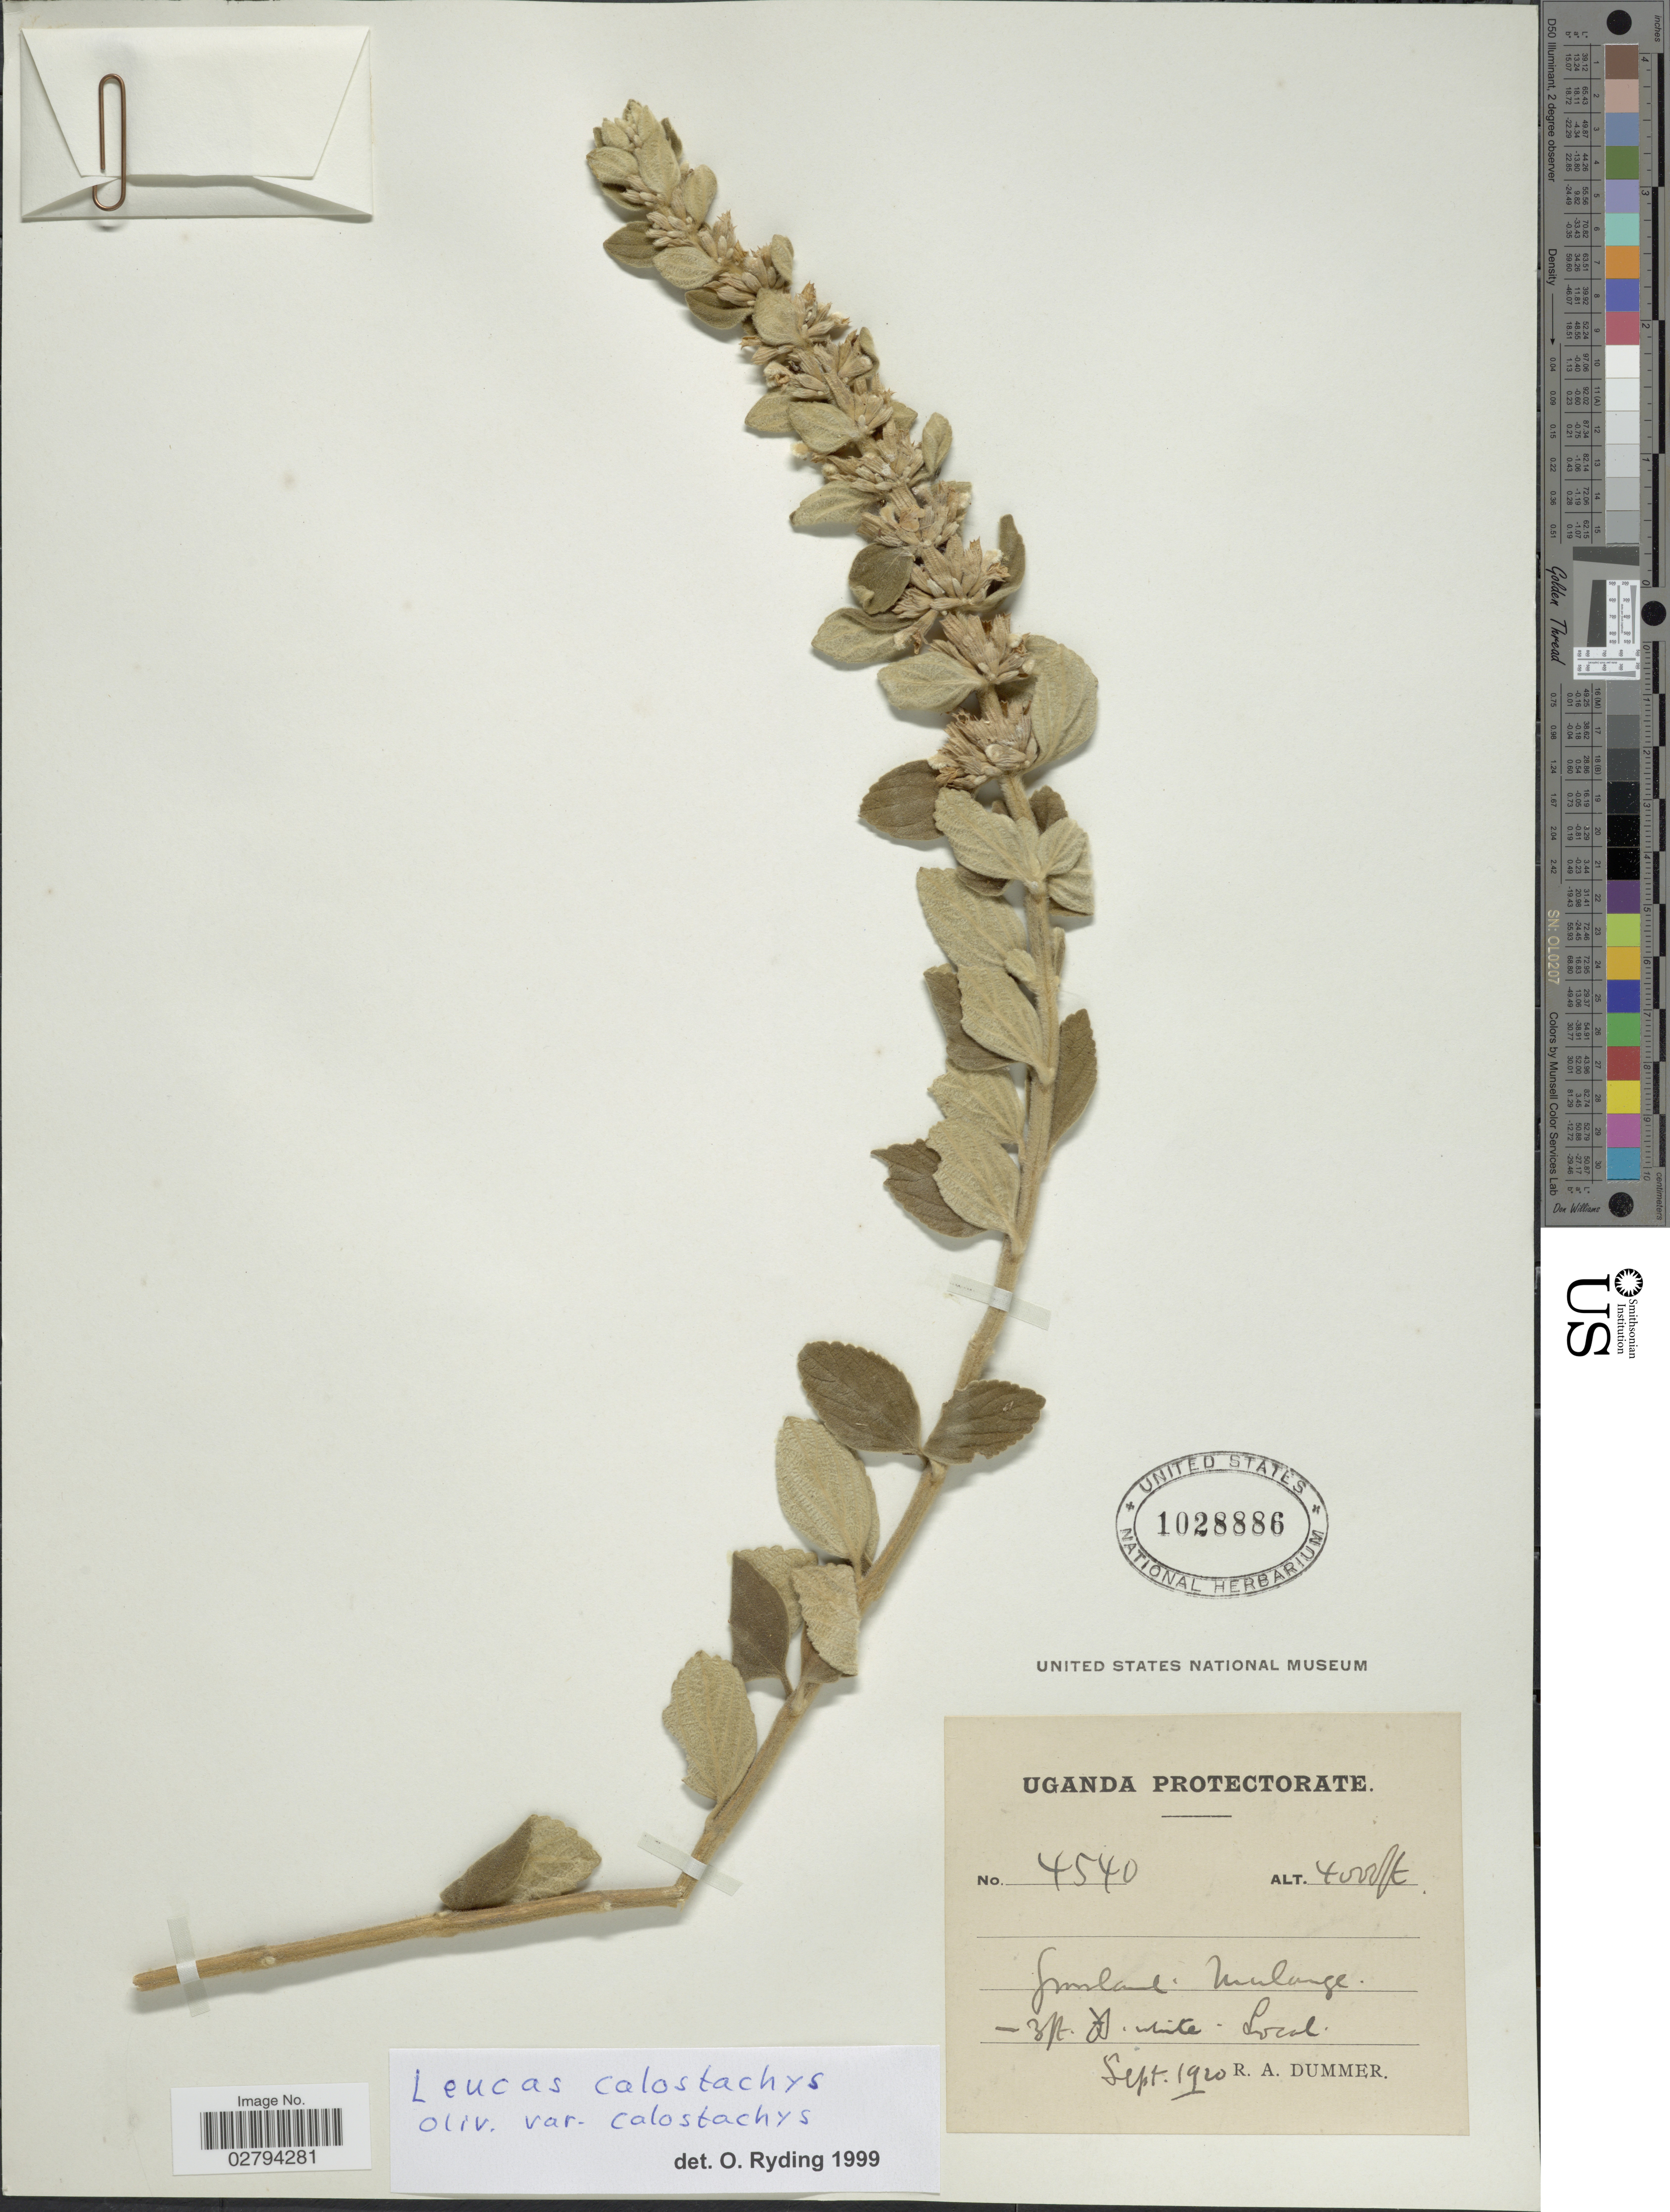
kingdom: Plantae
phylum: Tracheophyta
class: Magnoliopsida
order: Lamiales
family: Lamiaceae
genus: Leucas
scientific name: Leucas calostachys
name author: Oliv.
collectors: R. Dümmer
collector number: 4540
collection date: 1920-09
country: Uganda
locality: Uganda Protectorate. Mulange.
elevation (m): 1219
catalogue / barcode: US 1028886